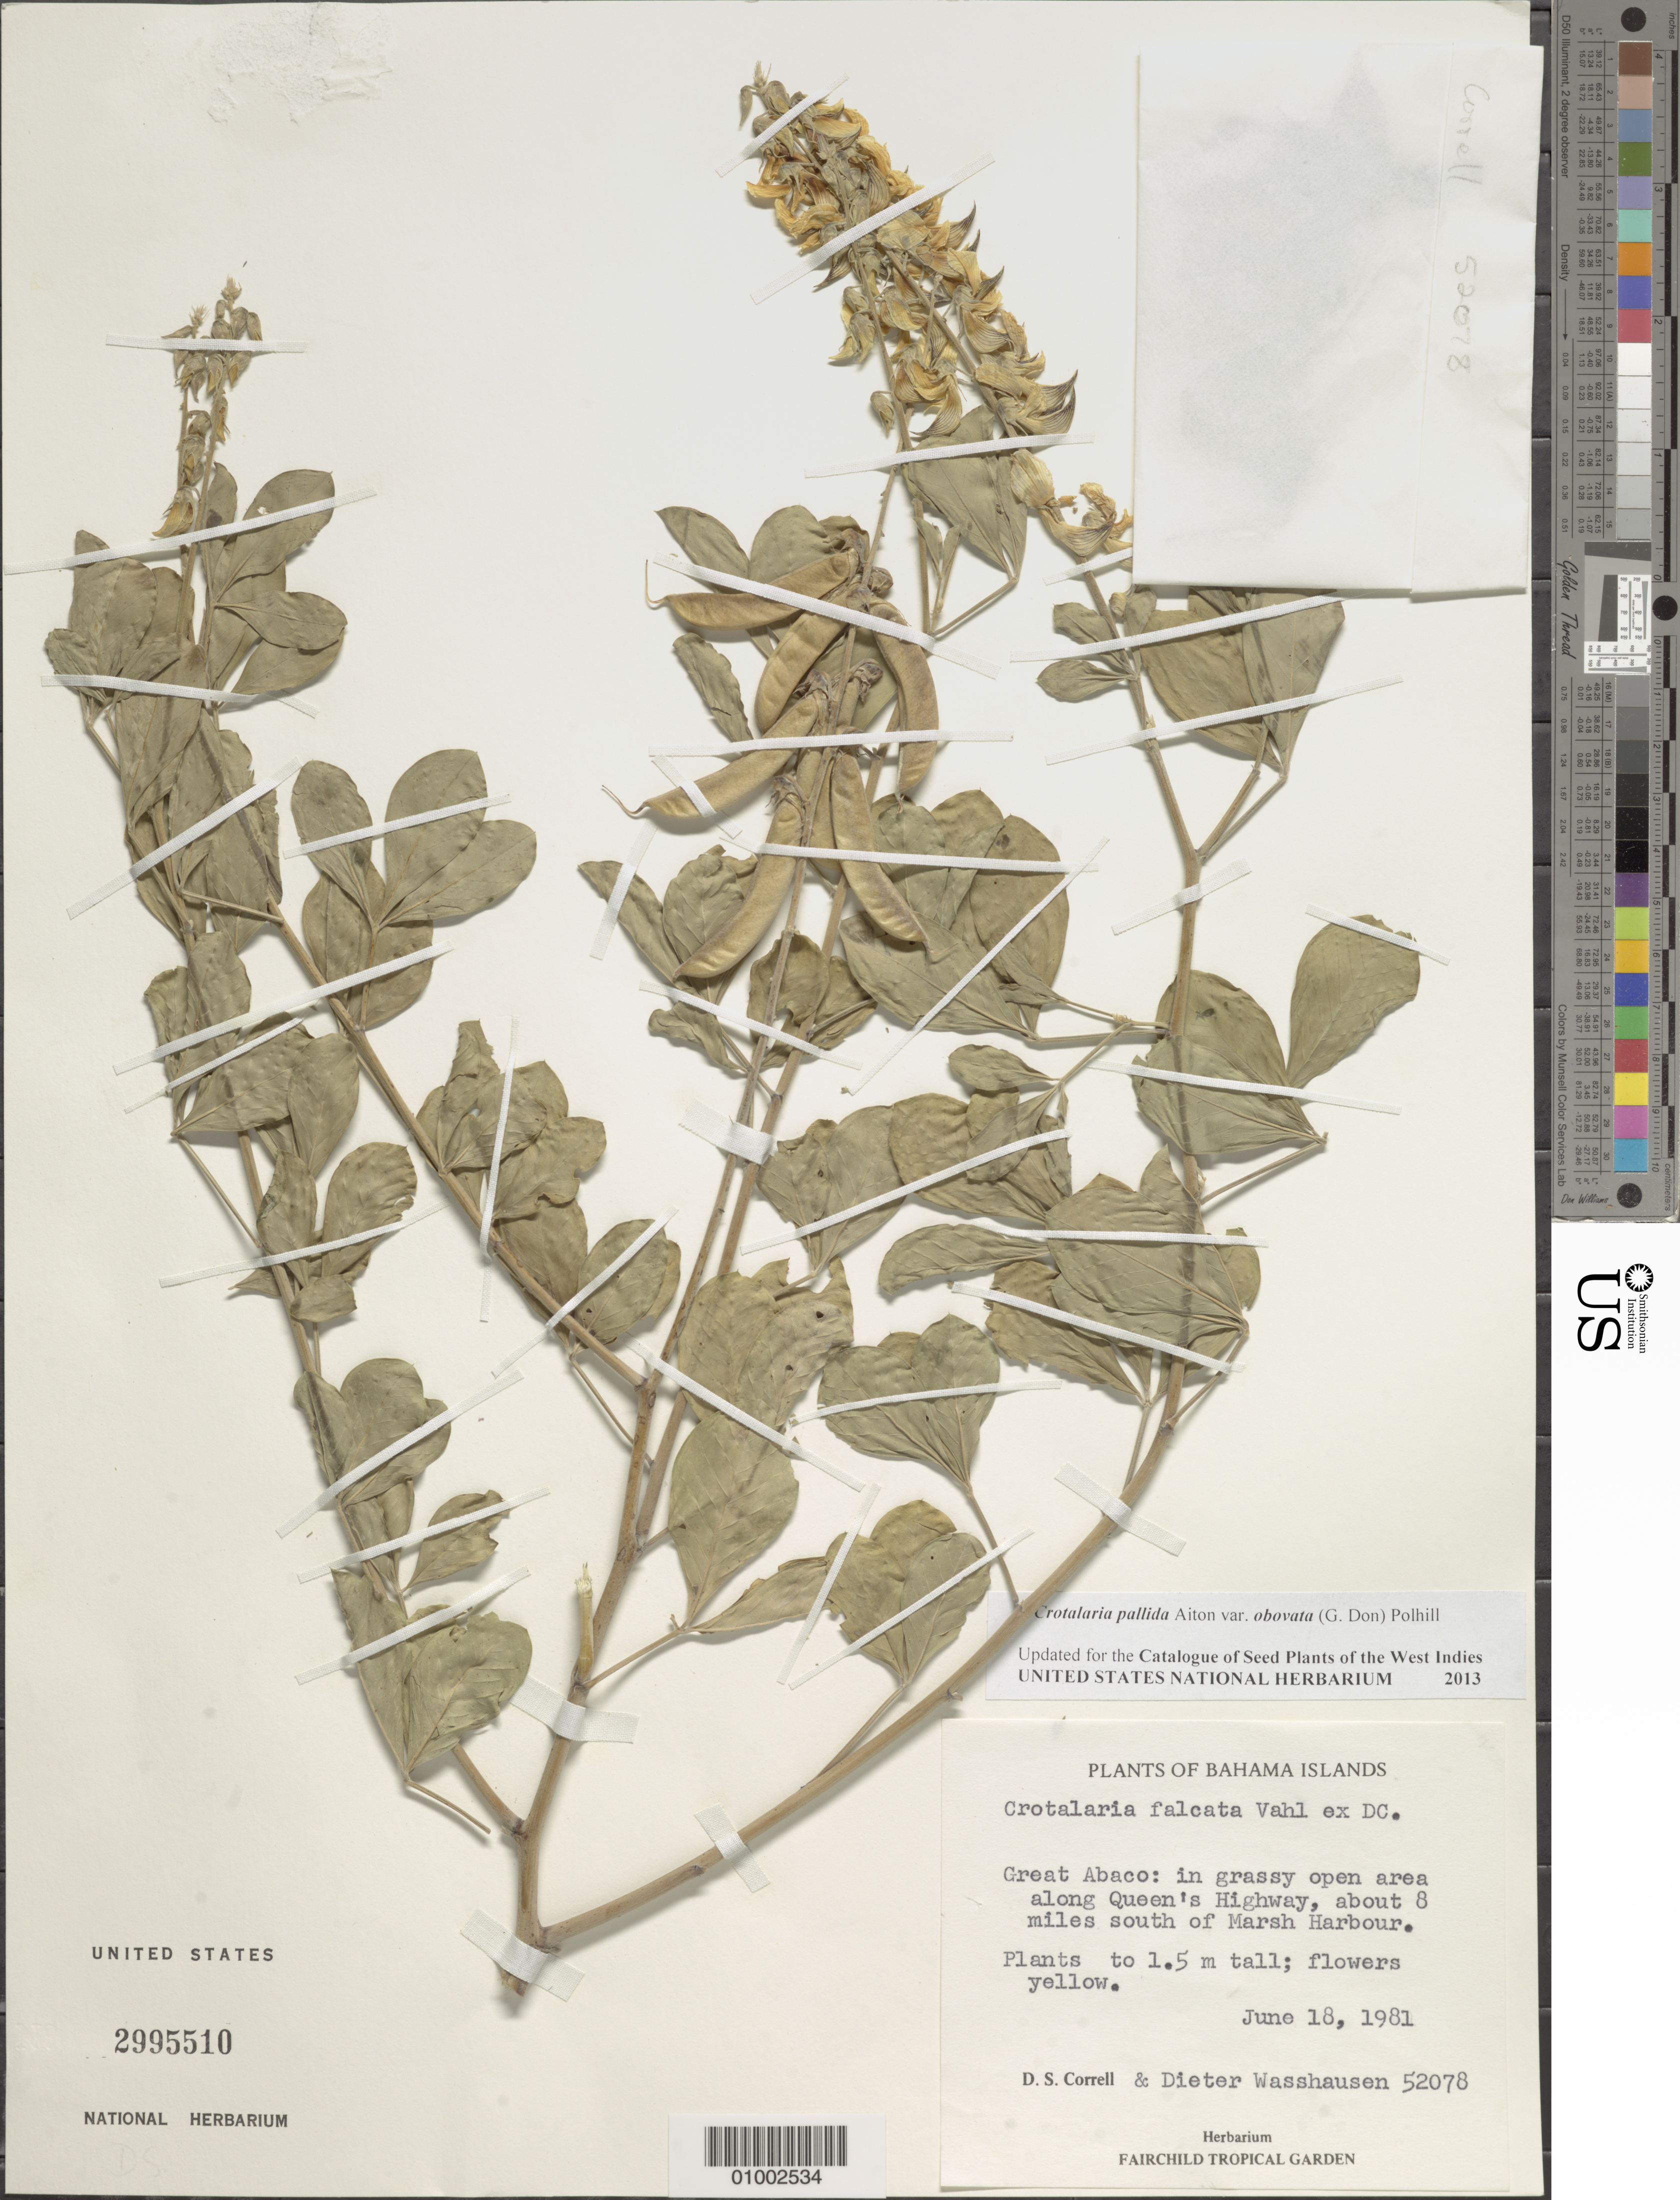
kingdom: Plantae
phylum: Tracheophyta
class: Magnoliopsida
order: Fabales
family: Fabaceae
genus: Crotalaria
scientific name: Crotalaria pallida var. obovata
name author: (G. Don) Polhill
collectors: D. S. Correll & D. C. Wasshausen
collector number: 52078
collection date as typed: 18 Jun 1981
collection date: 1981-06-18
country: Bahamas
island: Great Abaco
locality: In grassy open area along Queen's Highway, about 8 miles S of Marsh Harbour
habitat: In grassy open area along highway.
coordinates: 0 N, 0 E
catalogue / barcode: US 2995510